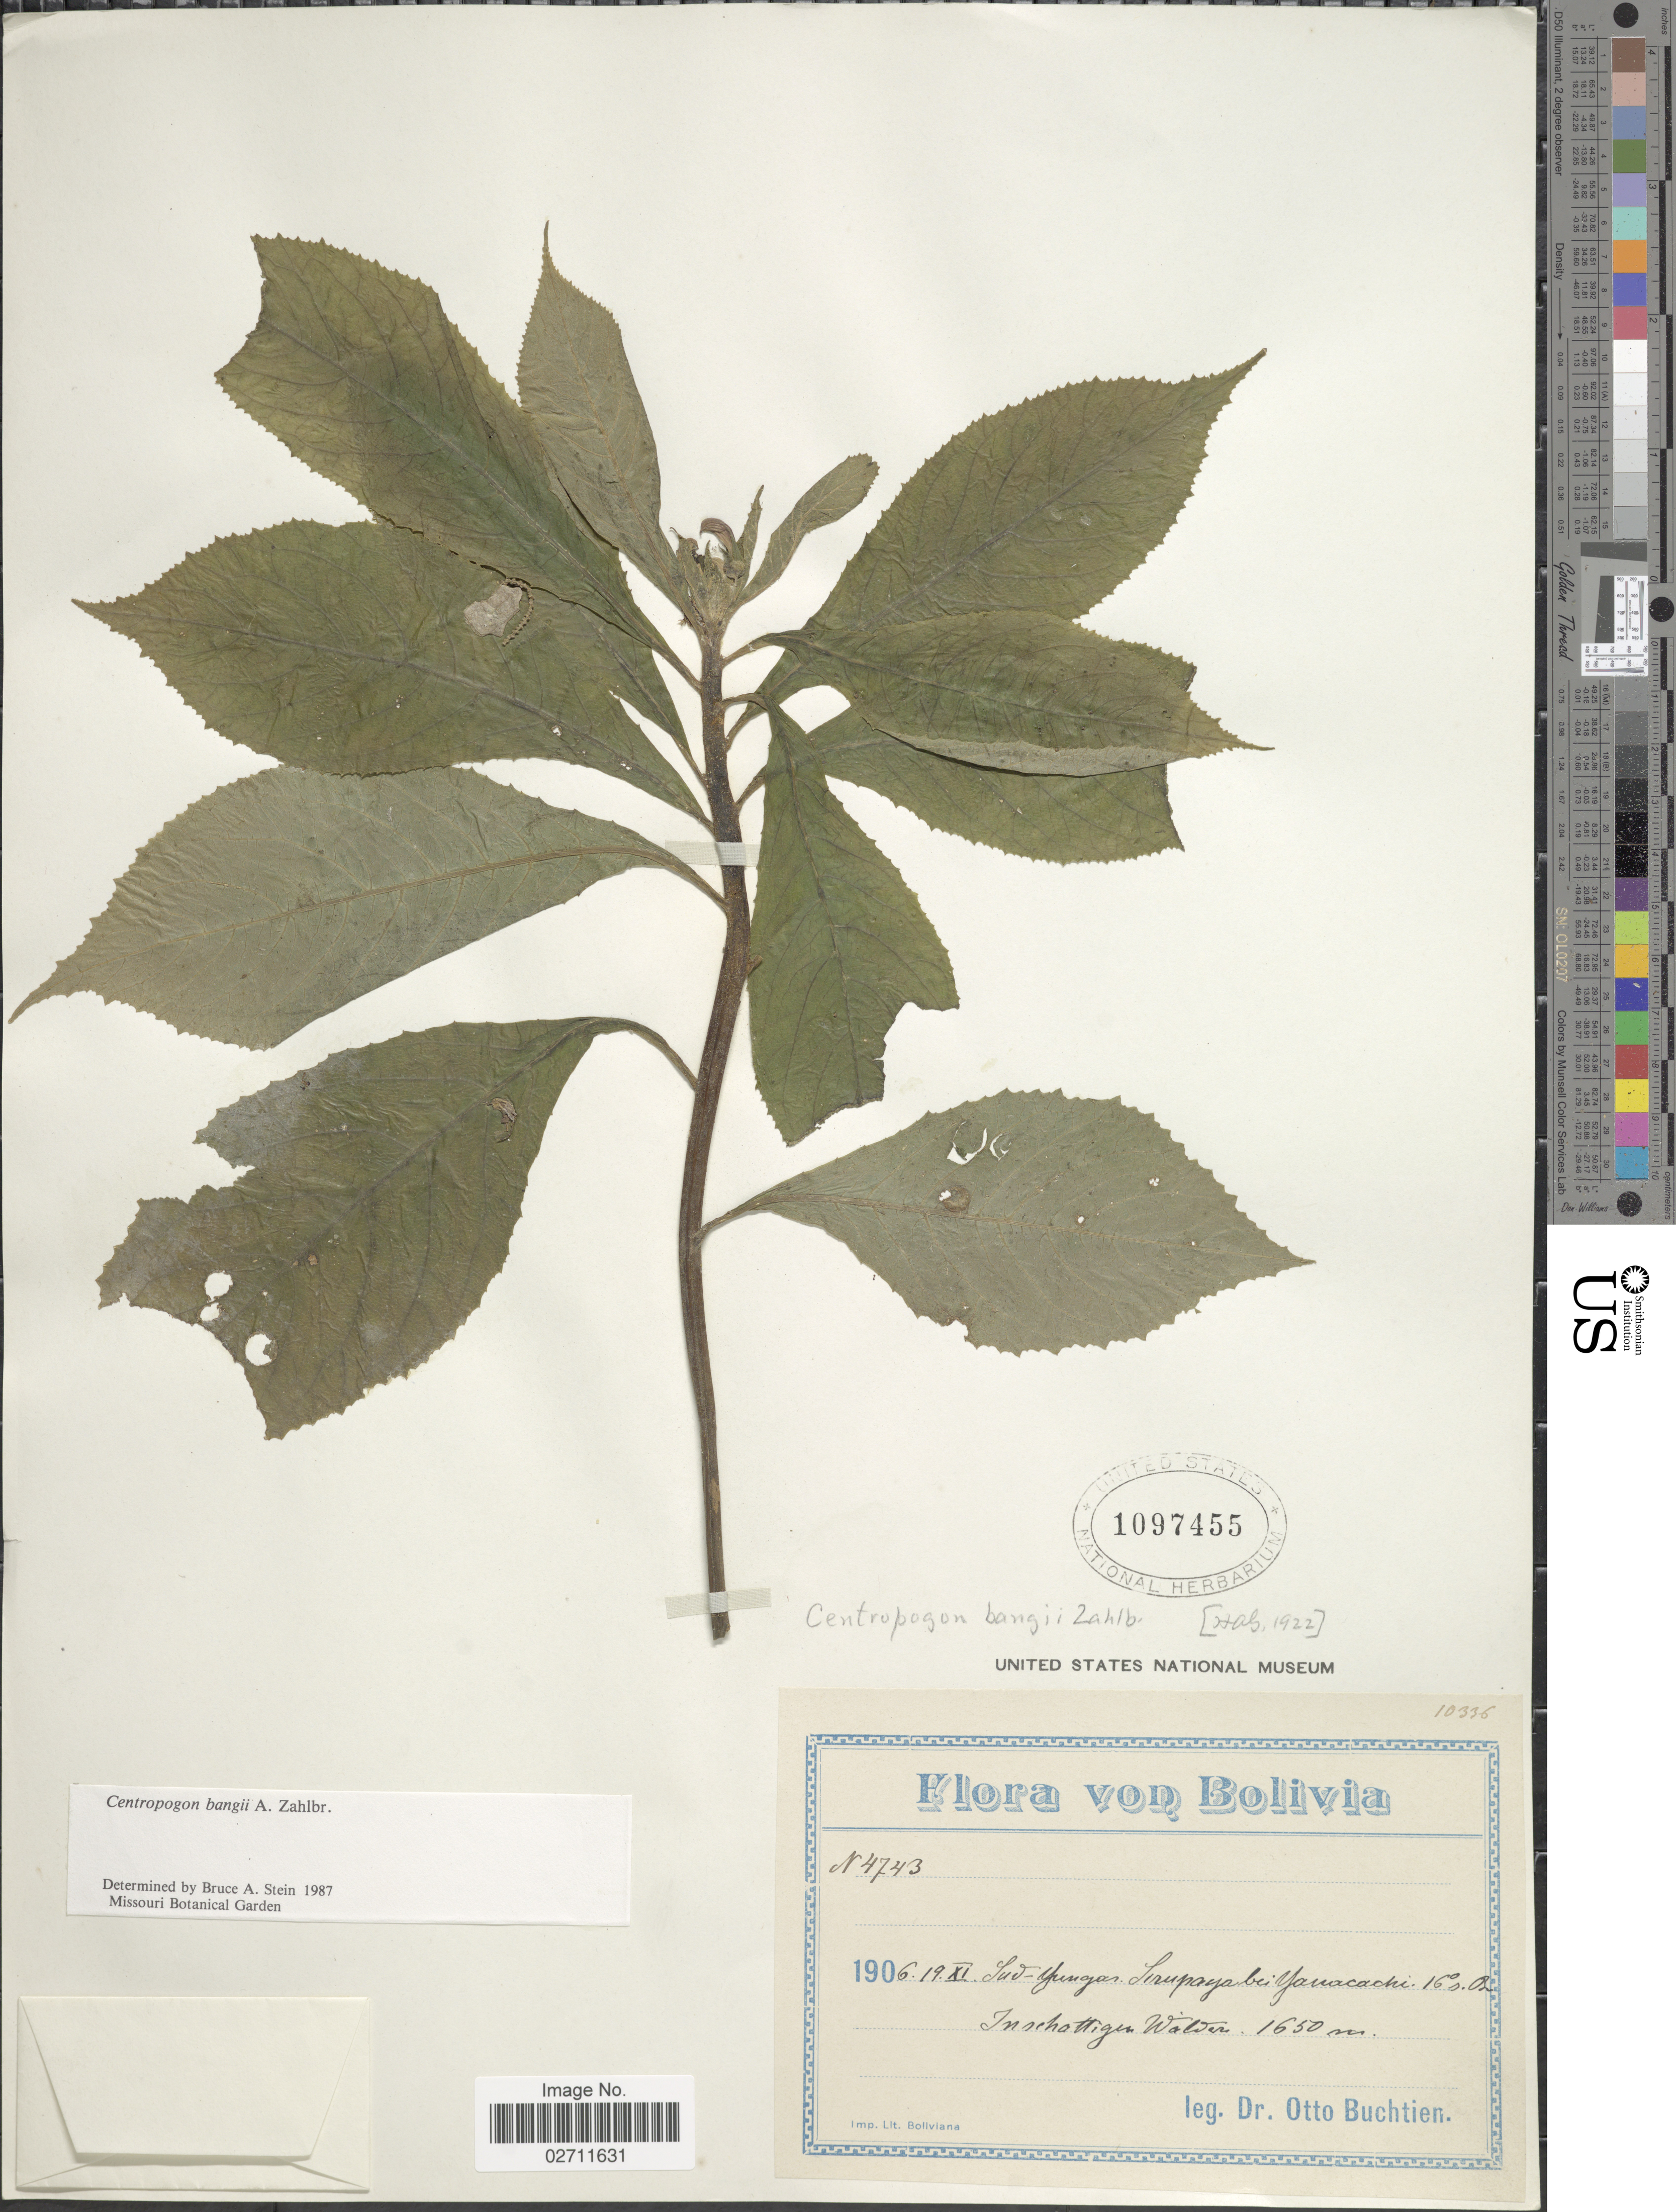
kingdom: Plantae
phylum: Tracheophyta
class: Magnoliopsida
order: Asterales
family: Campanulaceae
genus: Centropogon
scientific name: Centropogon bangii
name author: Zahlbr.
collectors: O. Buchtien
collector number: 4743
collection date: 1906-11-19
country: Bolivia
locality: Sud-Yungas, Sirapaya bei Yanacachi 16°s. Or.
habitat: In schattigen Wäldern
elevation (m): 1650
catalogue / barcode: US 1097455